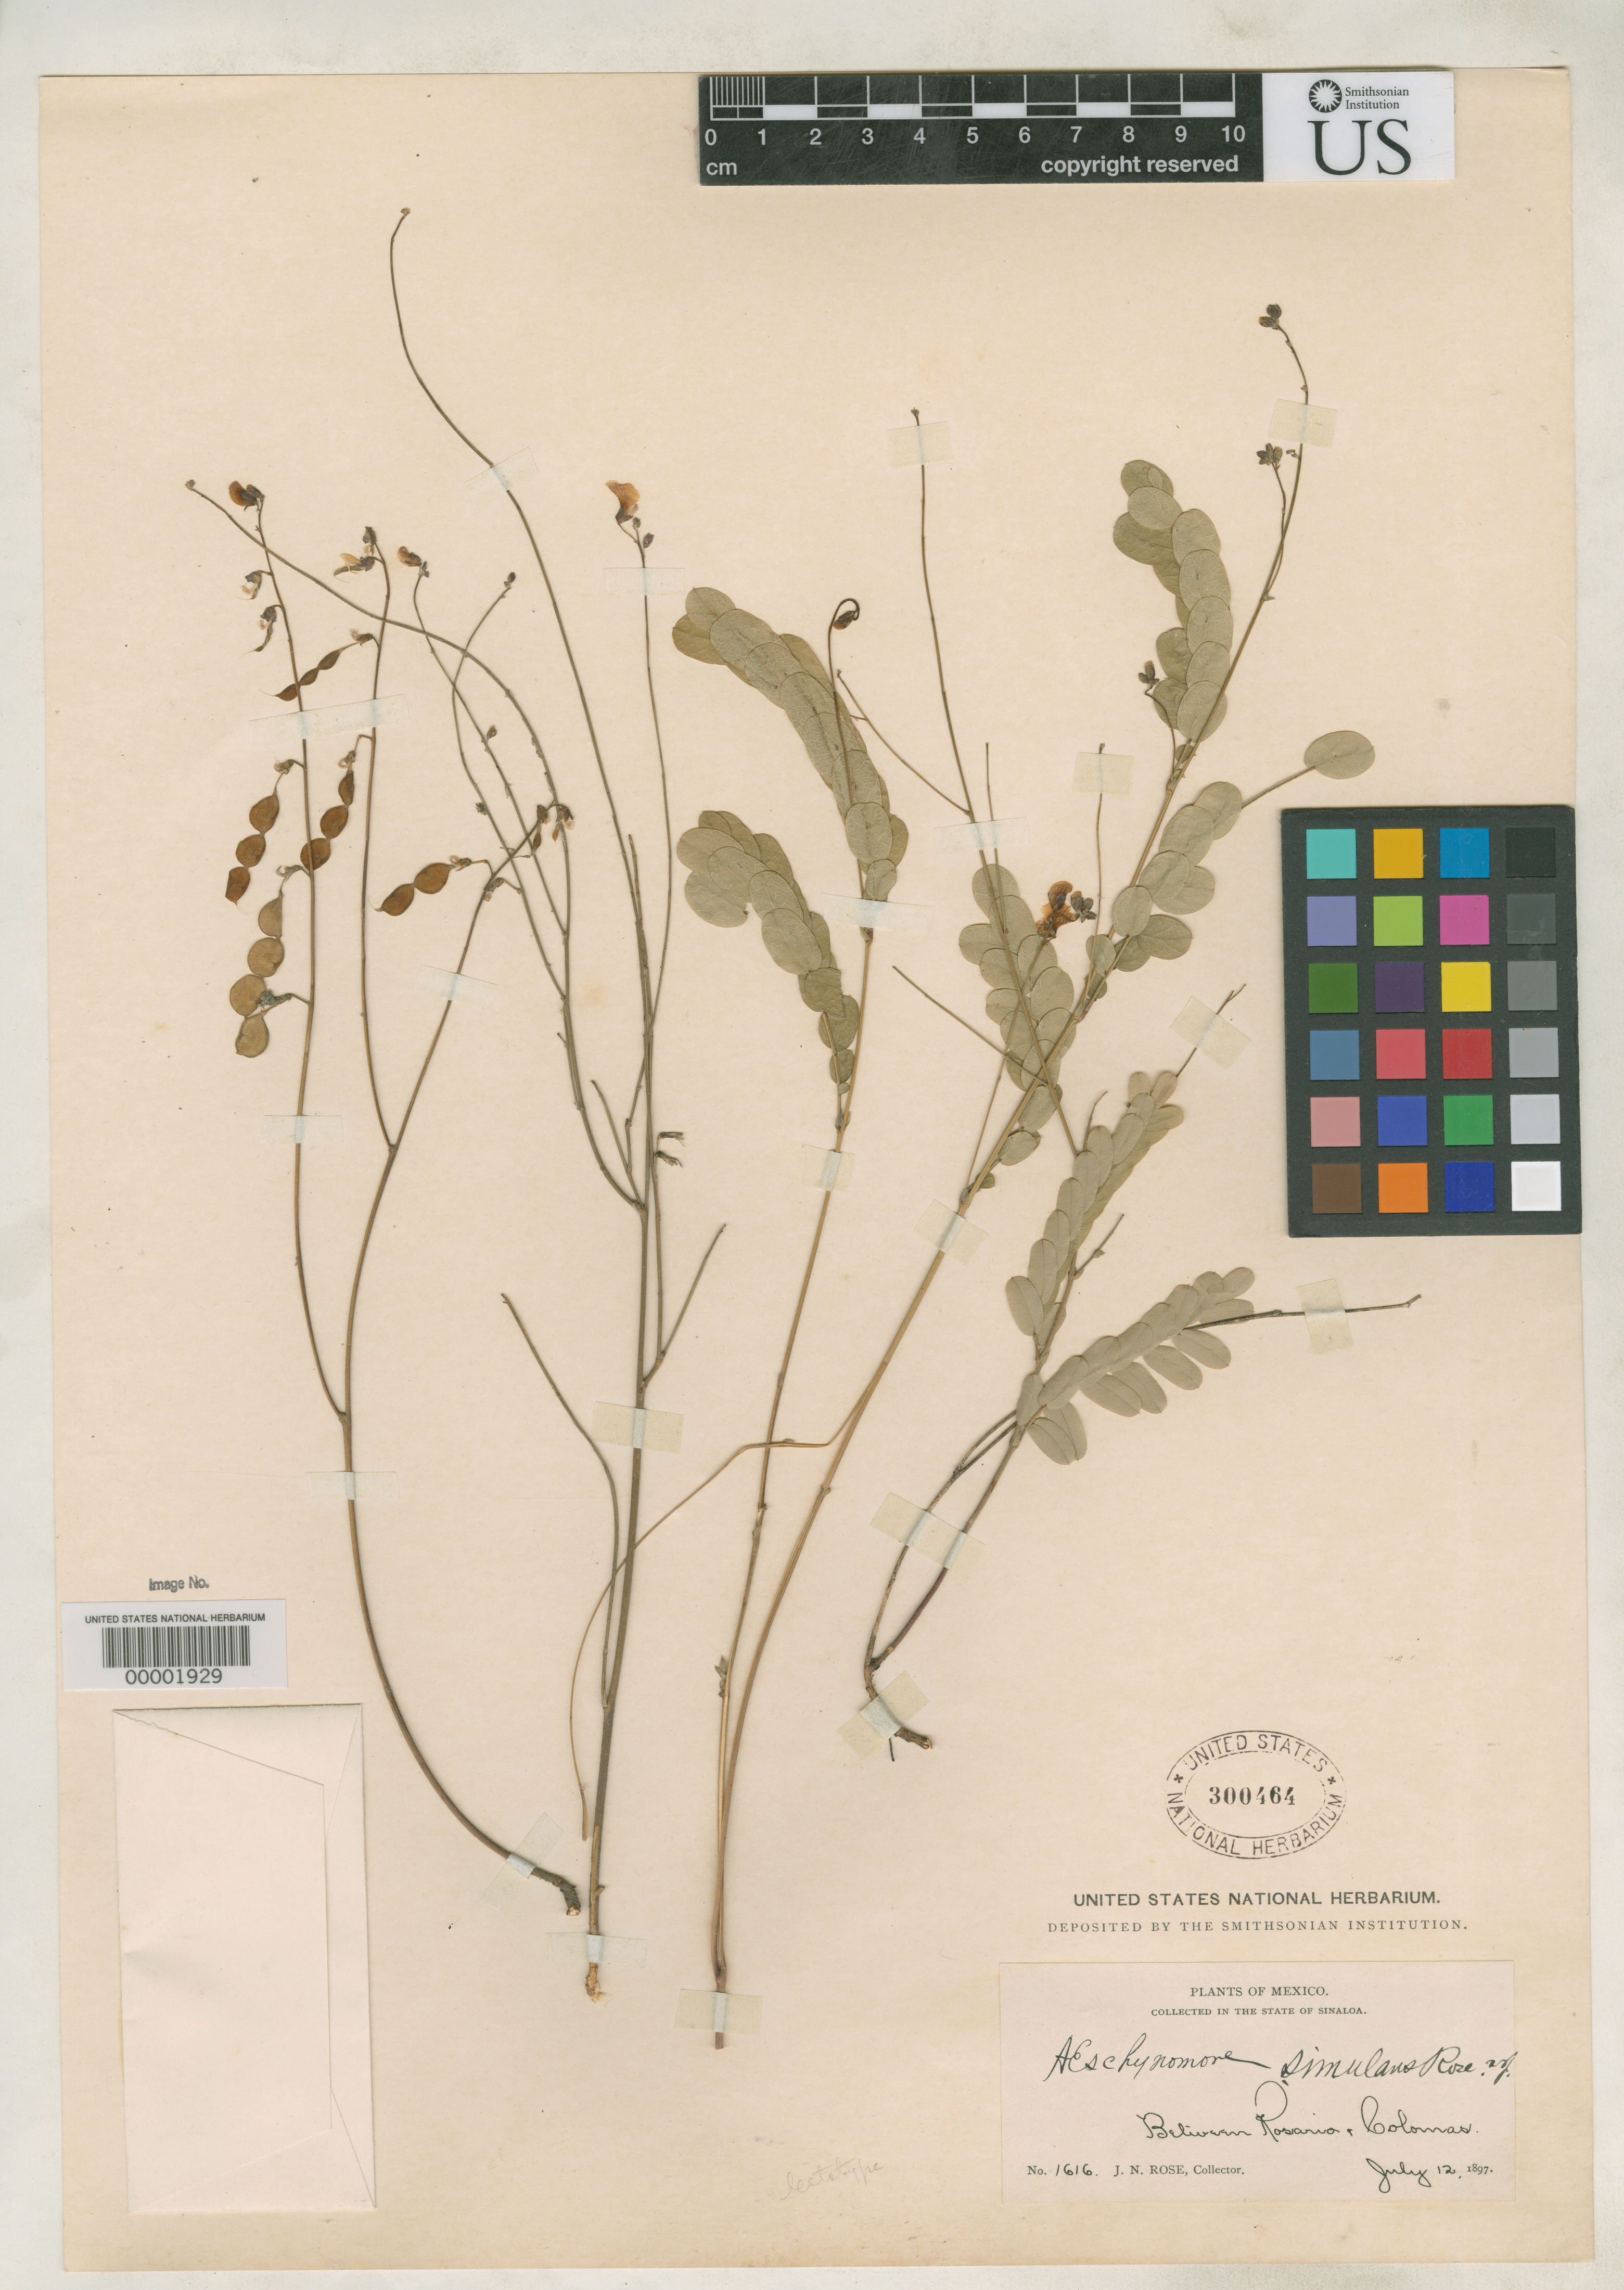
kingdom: Plantae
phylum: Tracheophyta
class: Magnoliopsida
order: Fabales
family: Fabaceae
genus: Aeschynomene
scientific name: Aeschynomene simulans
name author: Rose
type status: Lectotype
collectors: J. N. Rose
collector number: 1616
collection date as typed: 12 Jul 1897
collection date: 1897-07-12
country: Mexico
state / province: Sinaloa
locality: Between Rosario and Colomas.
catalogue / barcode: US 300464